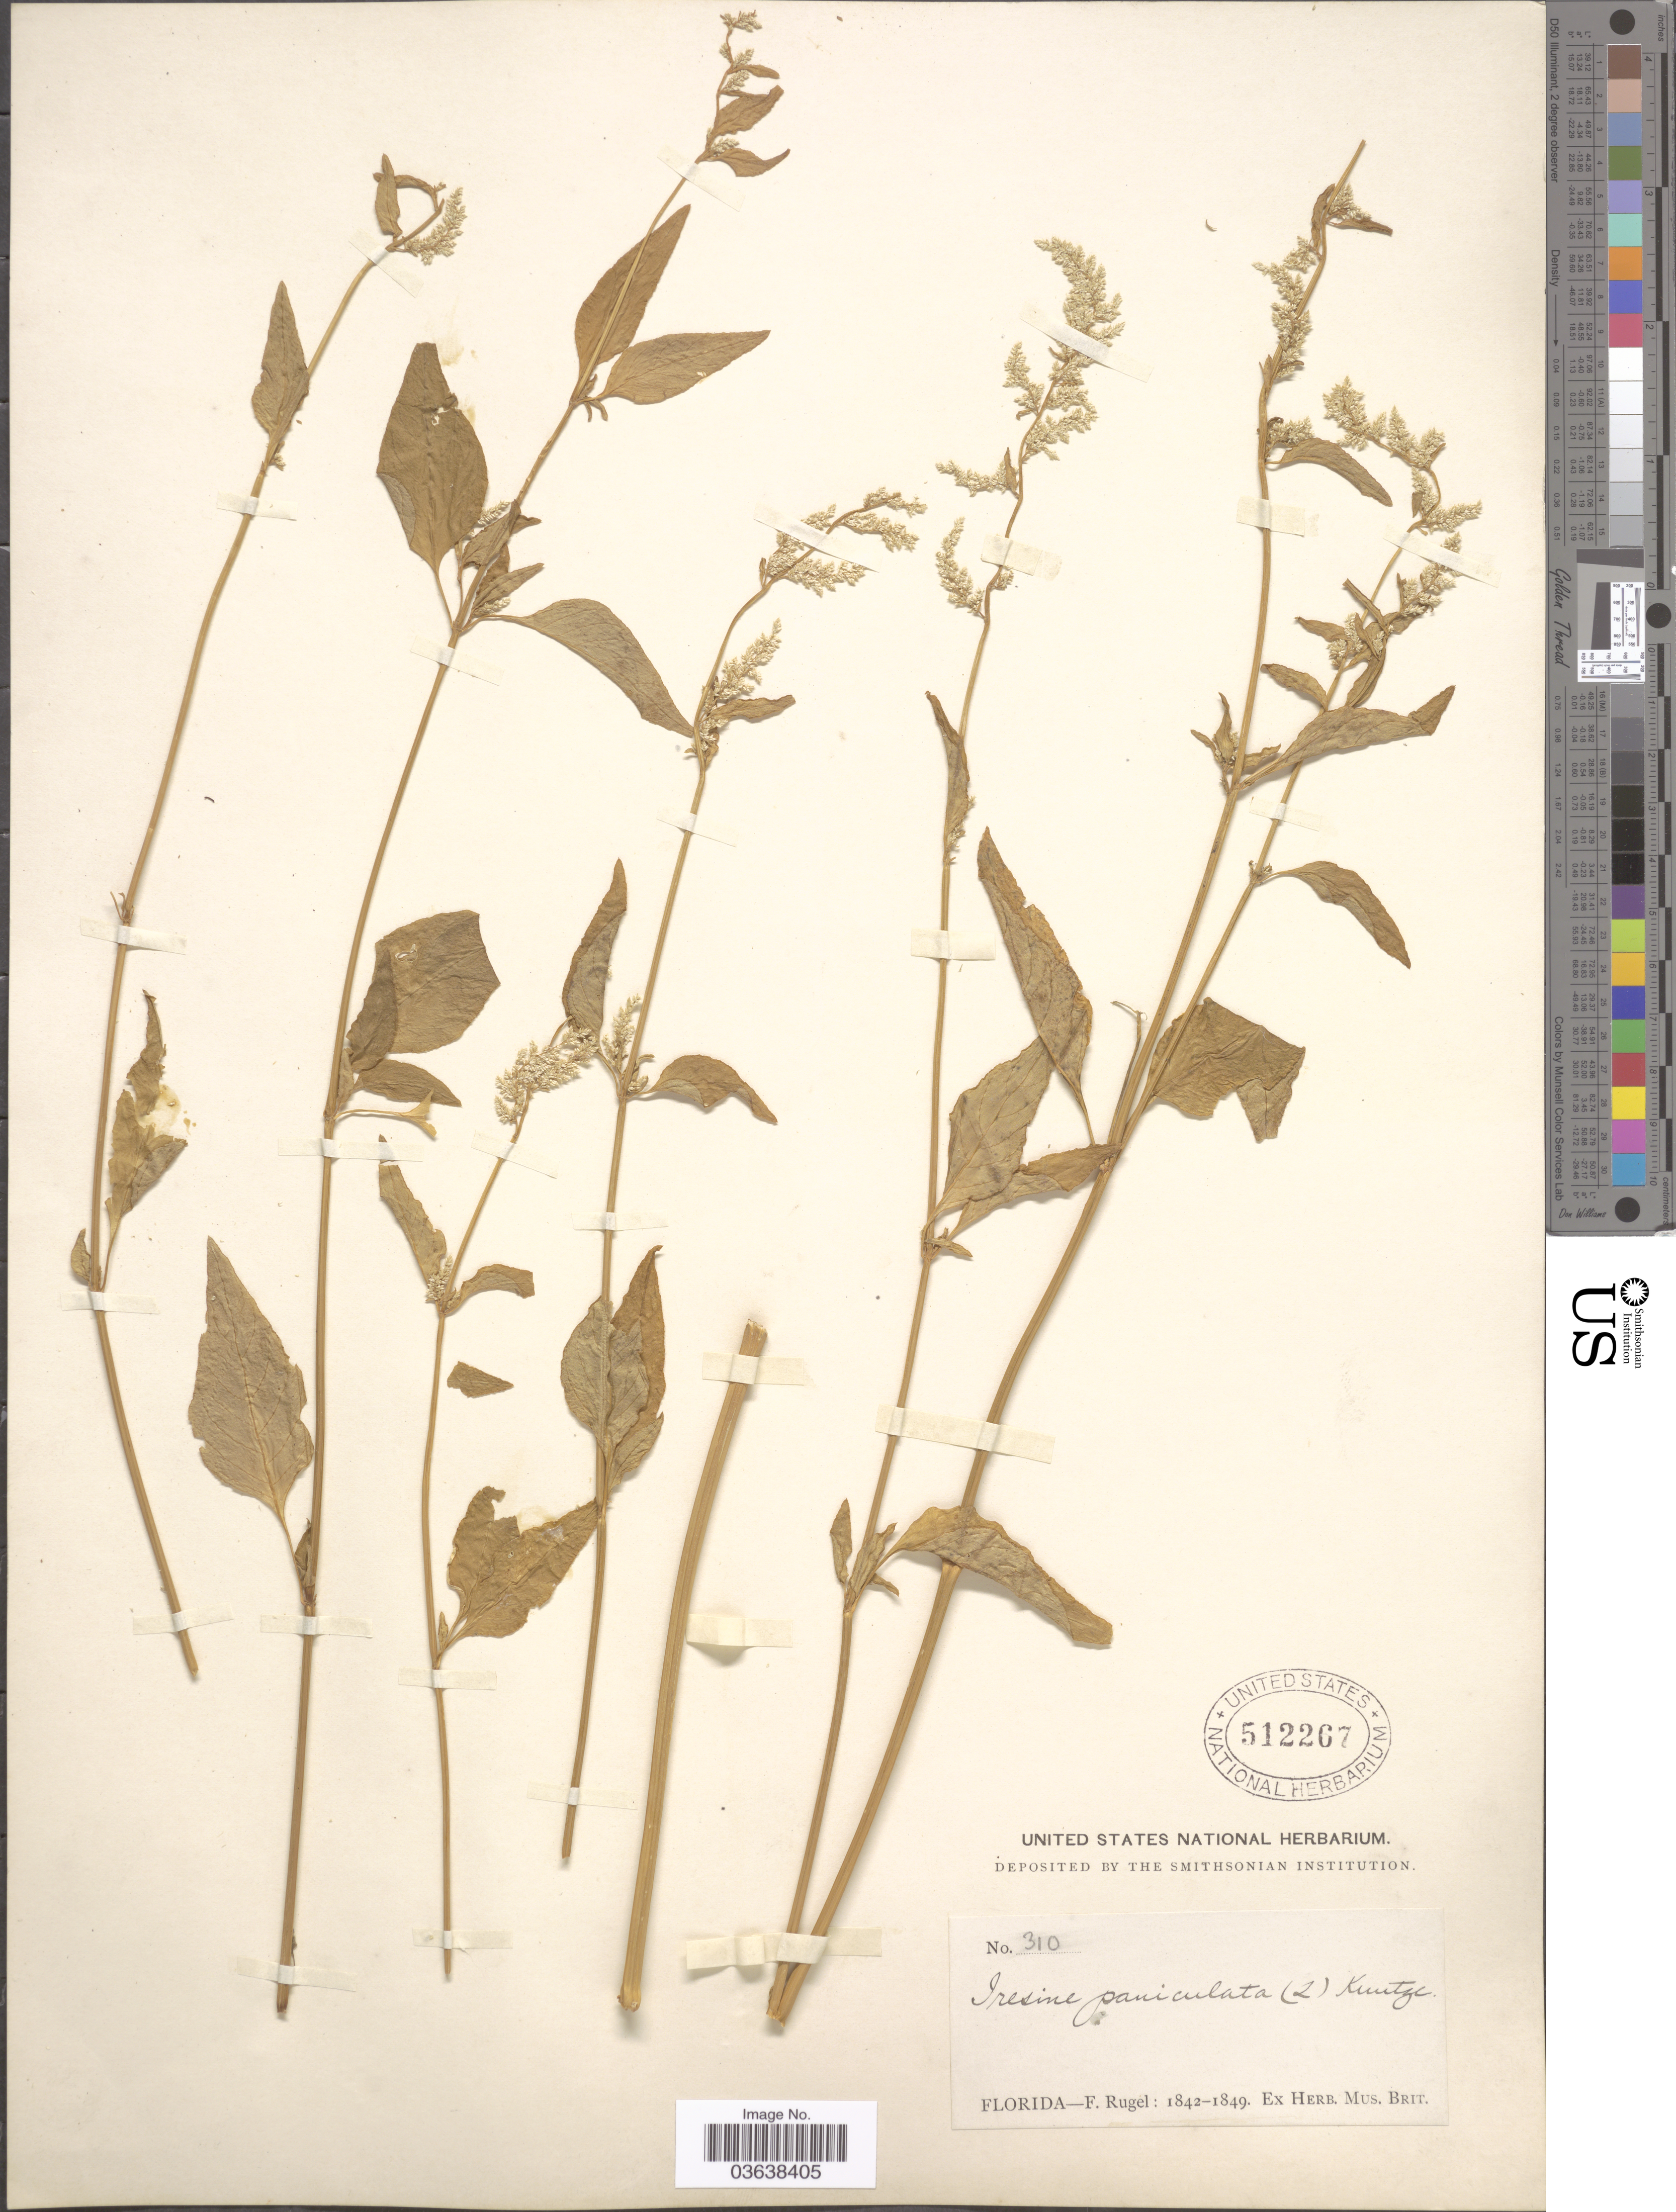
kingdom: Plantae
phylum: Tracheophyta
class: Magnoliopsida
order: Caryophyllales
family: Amaranthaceae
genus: Iresine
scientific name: Iresine celosia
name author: L.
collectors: F. Rugel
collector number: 310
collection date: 1842/1849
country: United States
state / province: Florida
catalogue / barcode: US 512267